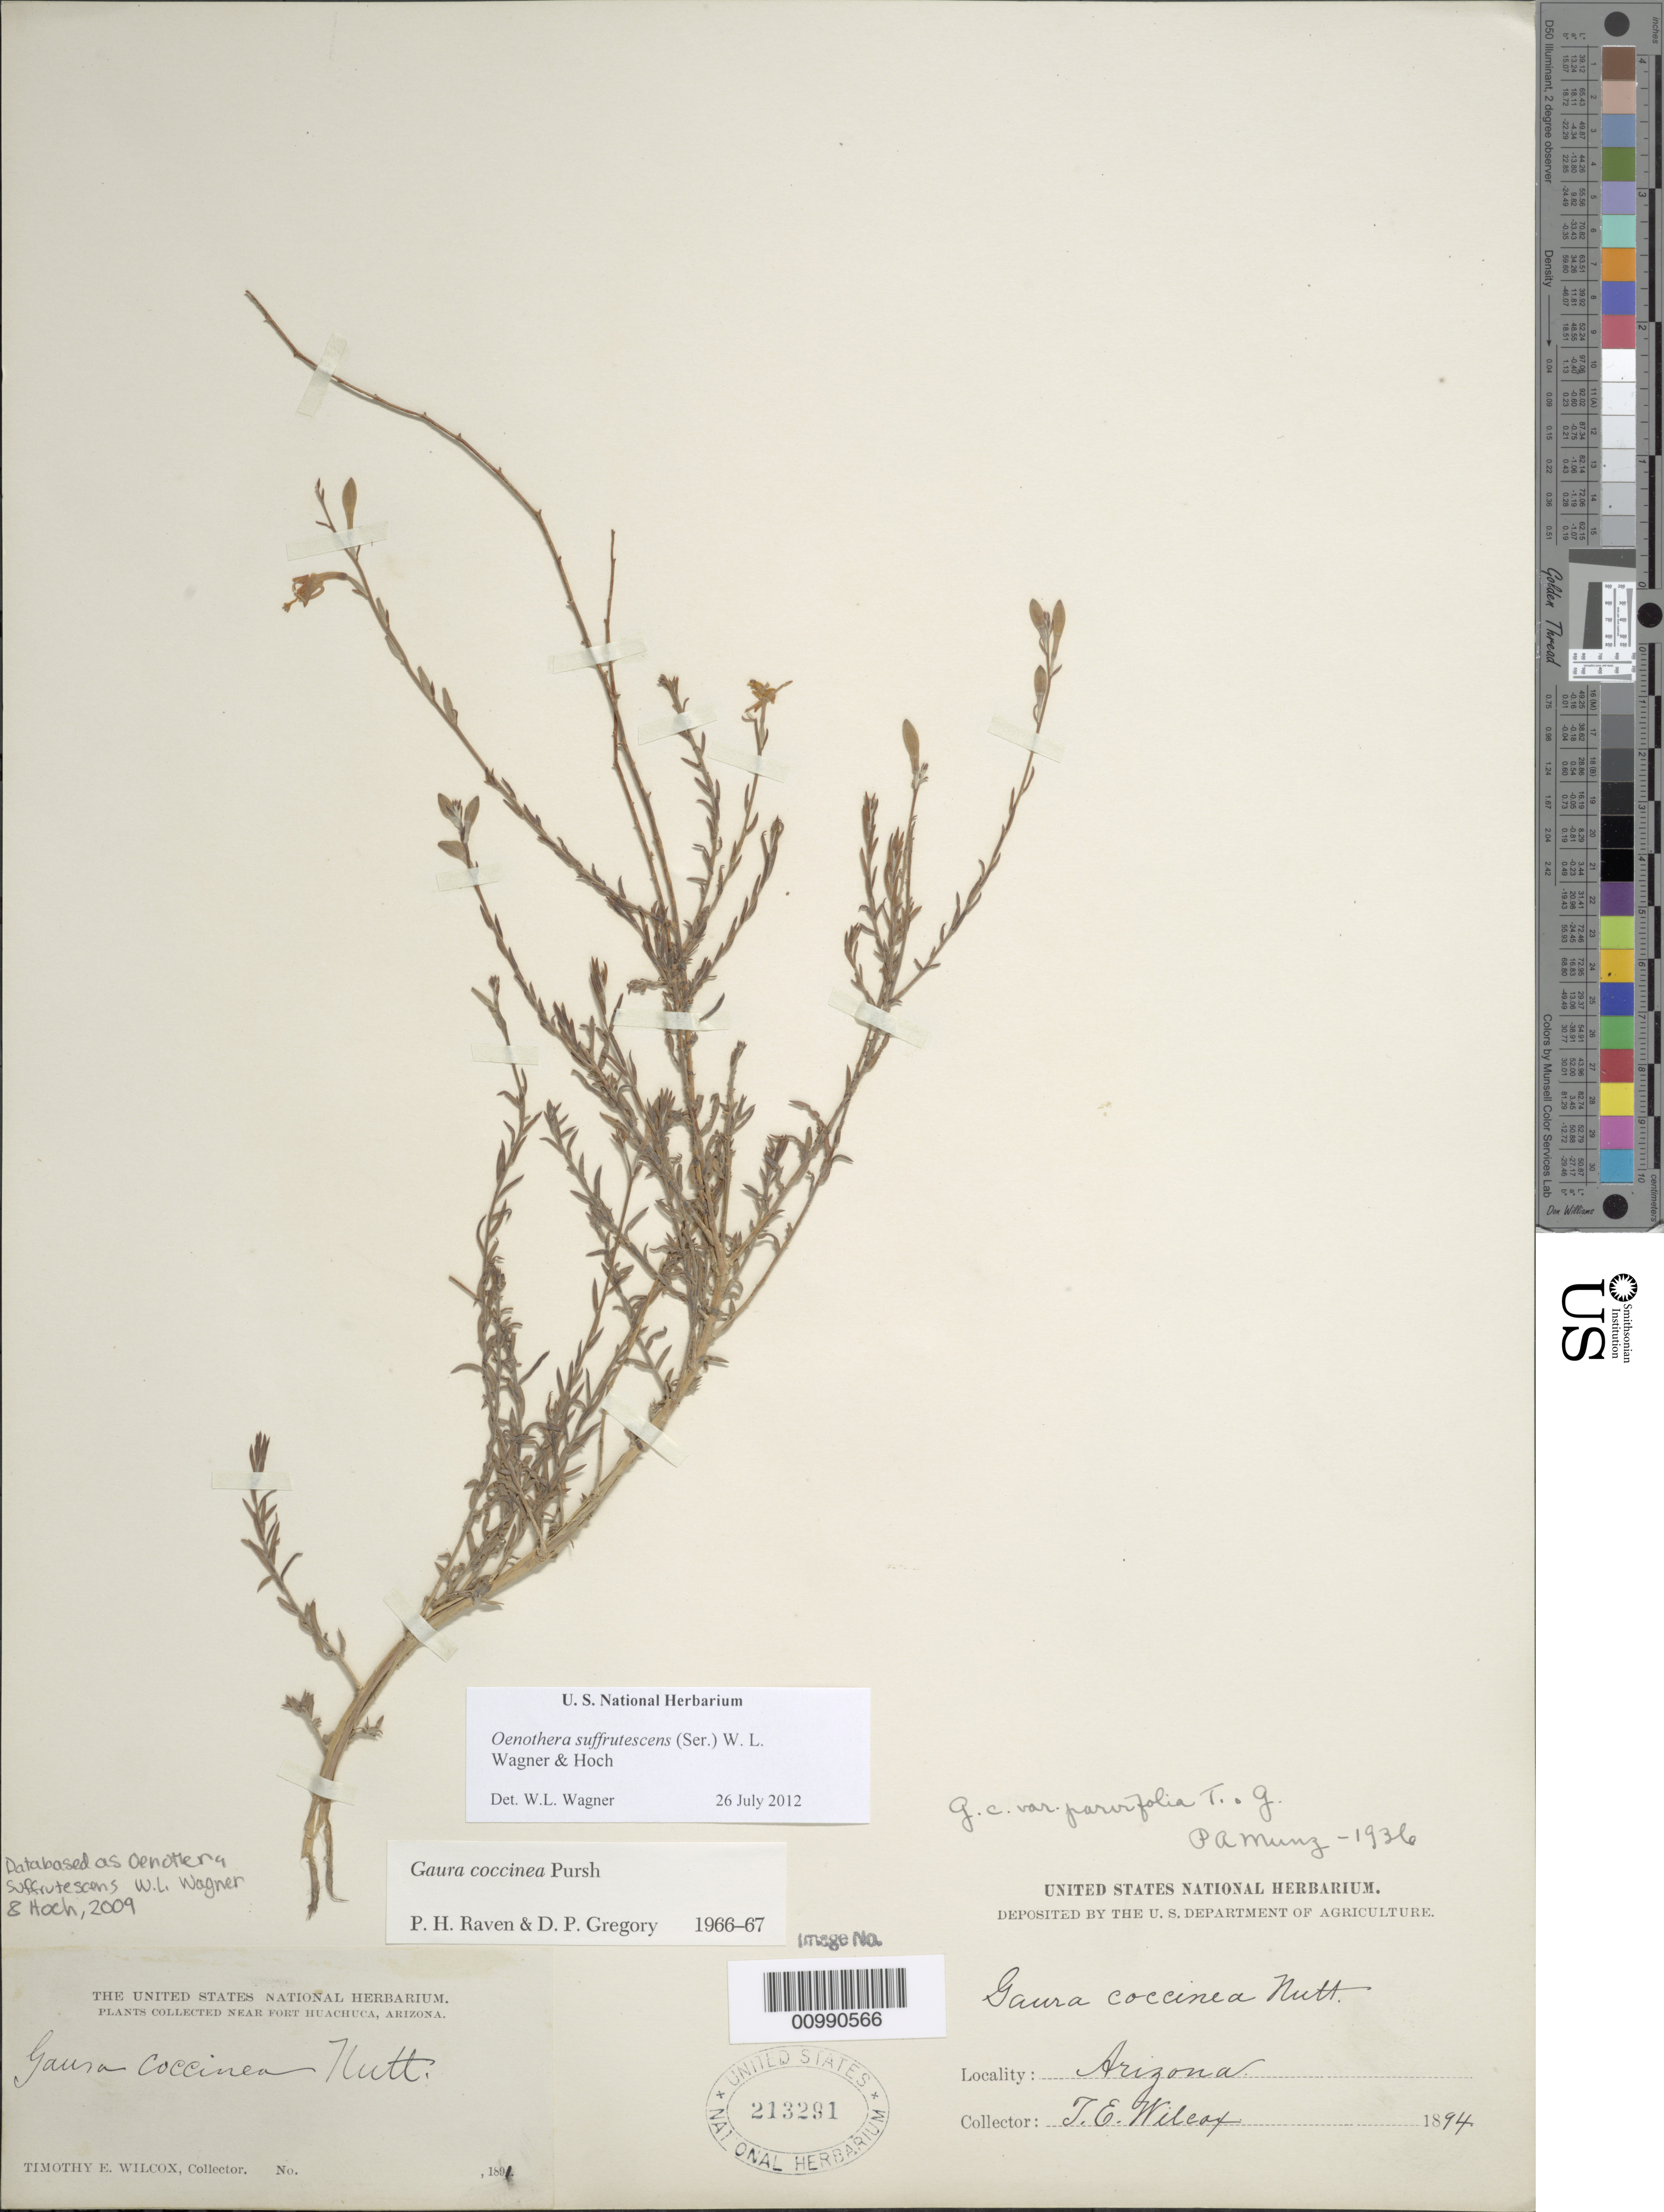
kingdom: Plantae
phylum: Tracheophyta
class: Magnoliopsida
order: Myrtales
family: Onagraceae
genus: Oenothera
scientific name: Oenothera suffrutescens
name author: (Ser.) W.L. Wagner & Hoch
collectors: T. E. Wilcox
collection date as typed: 1894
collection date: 1894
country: United States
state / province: Arizona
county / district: Cochise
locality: Near Fort Huachuca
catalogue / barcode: US 213291